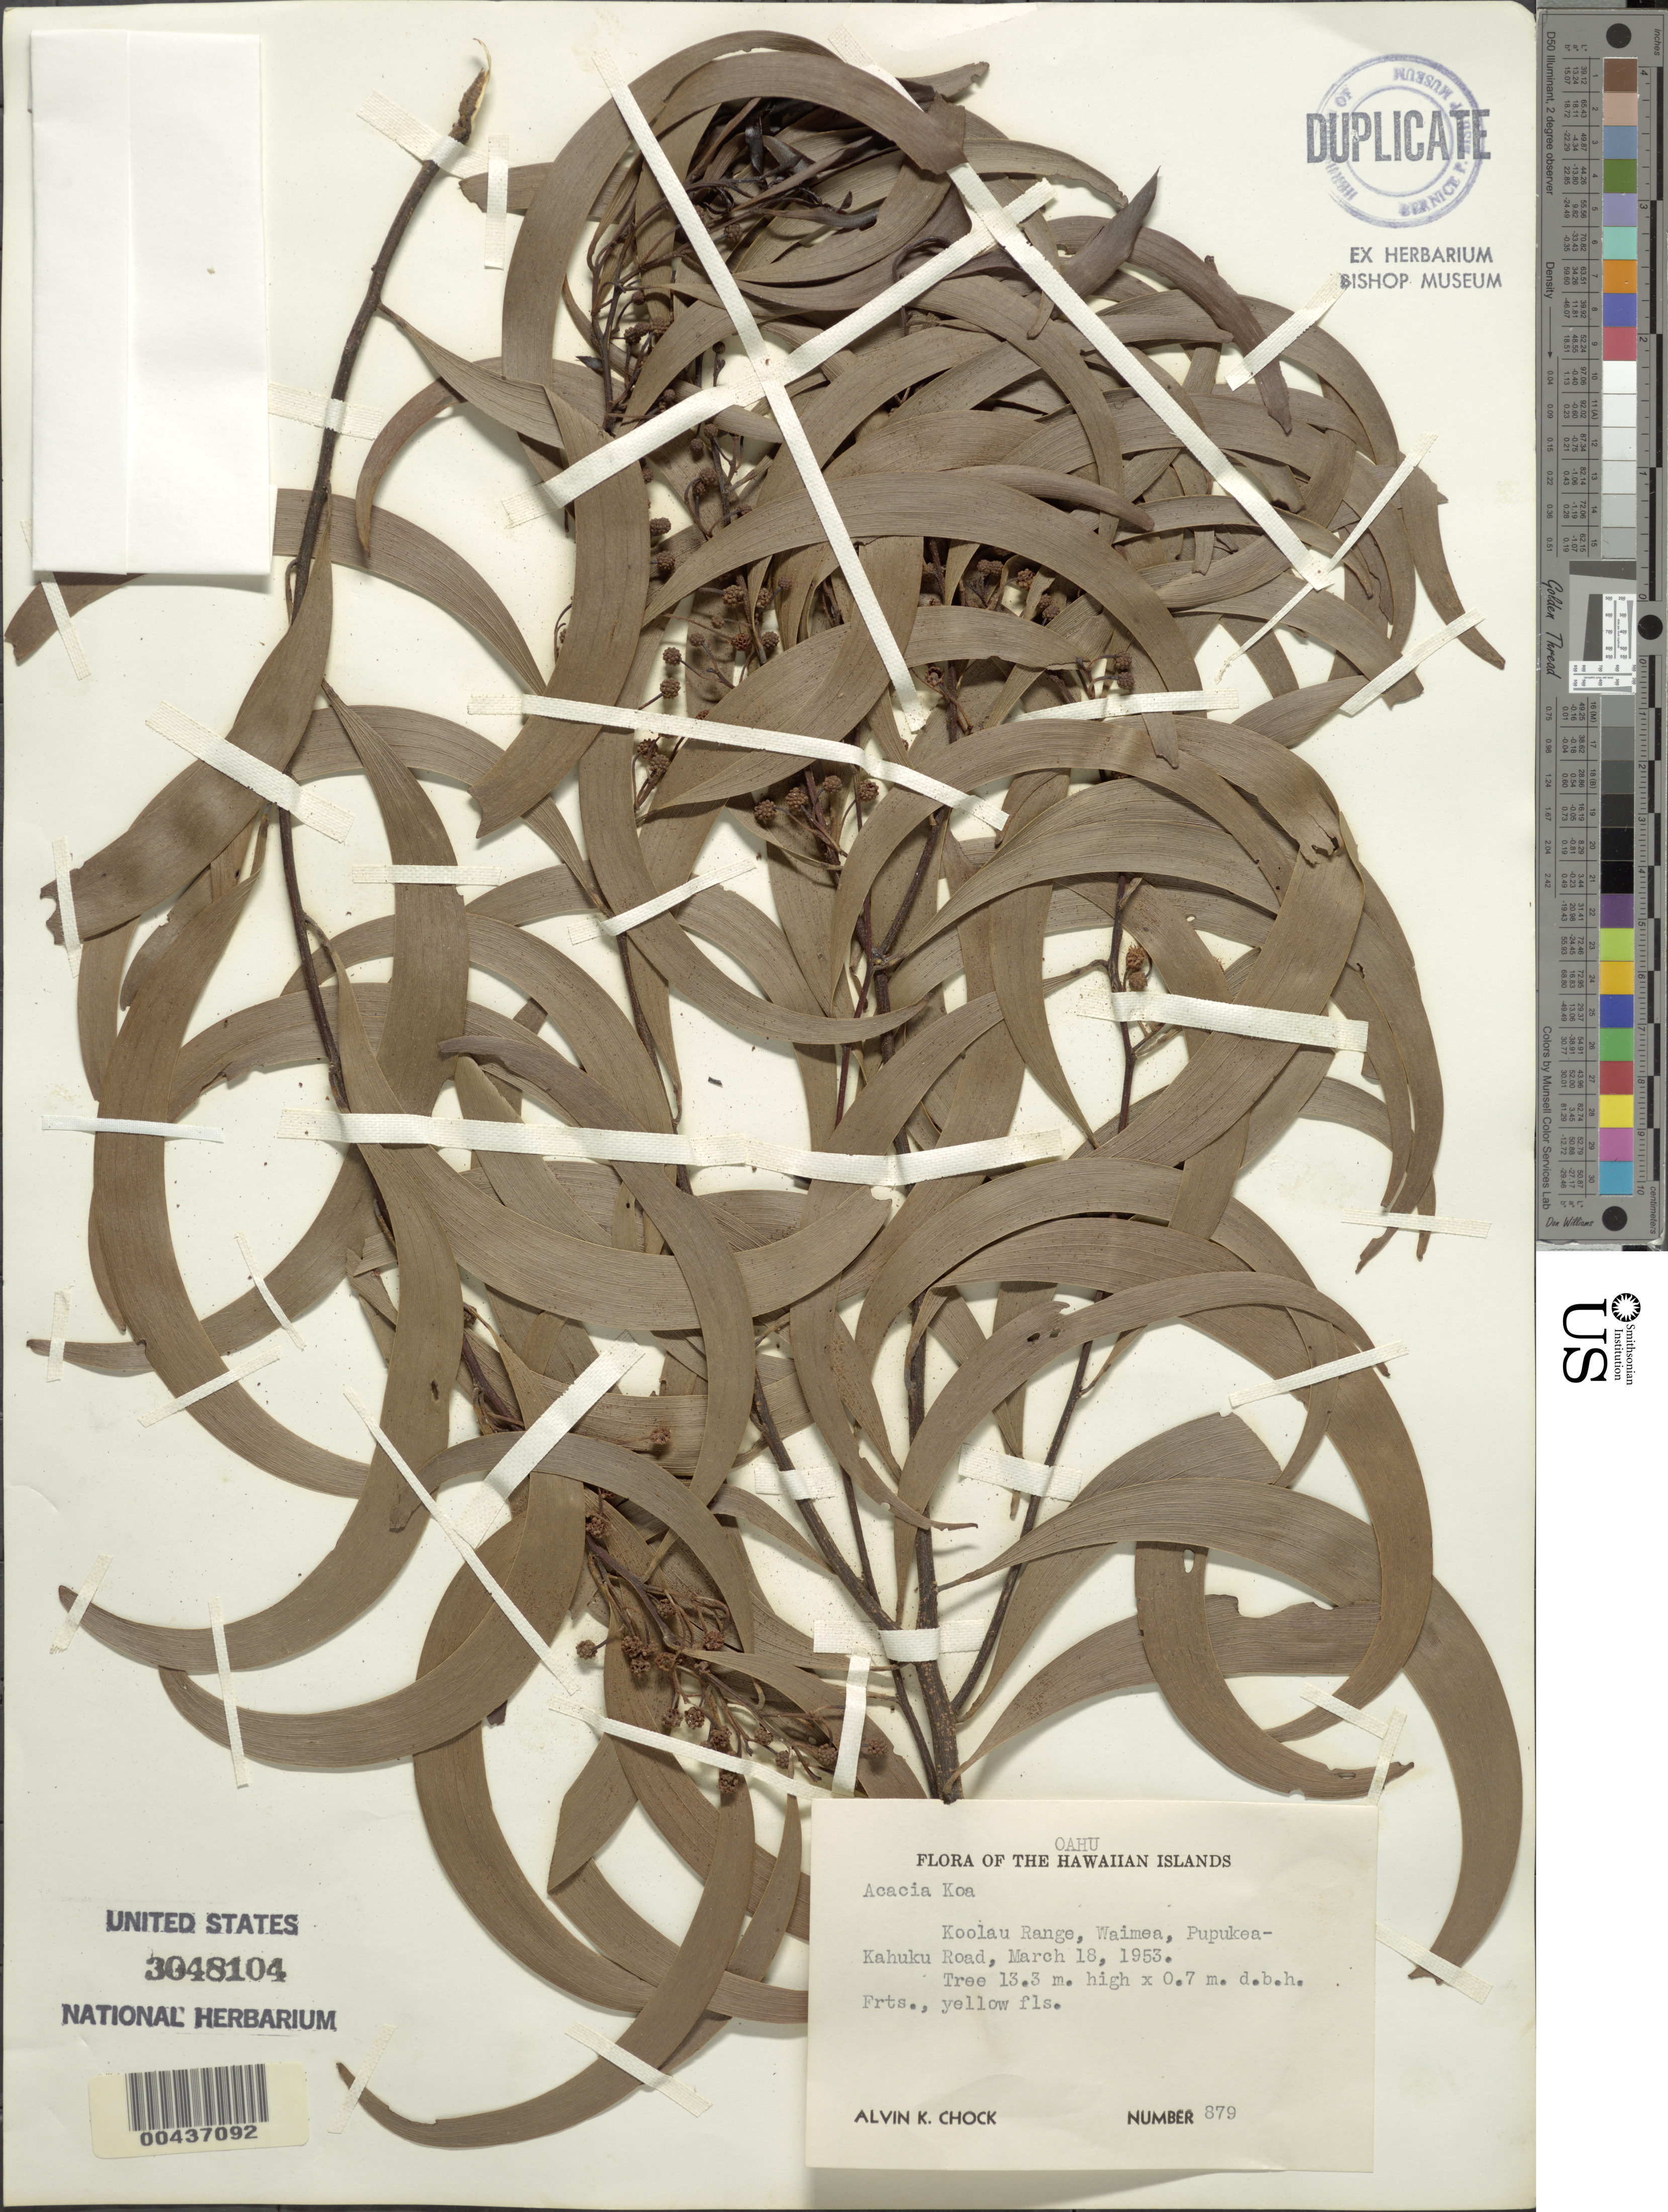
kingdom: Plantae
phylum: Tracheophyta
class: Magnoliopsida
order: Fabales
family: Fabaceae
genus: Acacia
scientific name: Acacia koa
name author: A. Gray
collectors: A. Chock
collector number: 879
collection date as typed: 18 Mar 1953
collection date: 1953-03-18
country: United States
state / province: Hawaii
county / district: Honolulu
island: Oahu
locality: Koolau Range, Waimea, Pupukea-Kahuku Road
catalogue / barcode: US 3048104